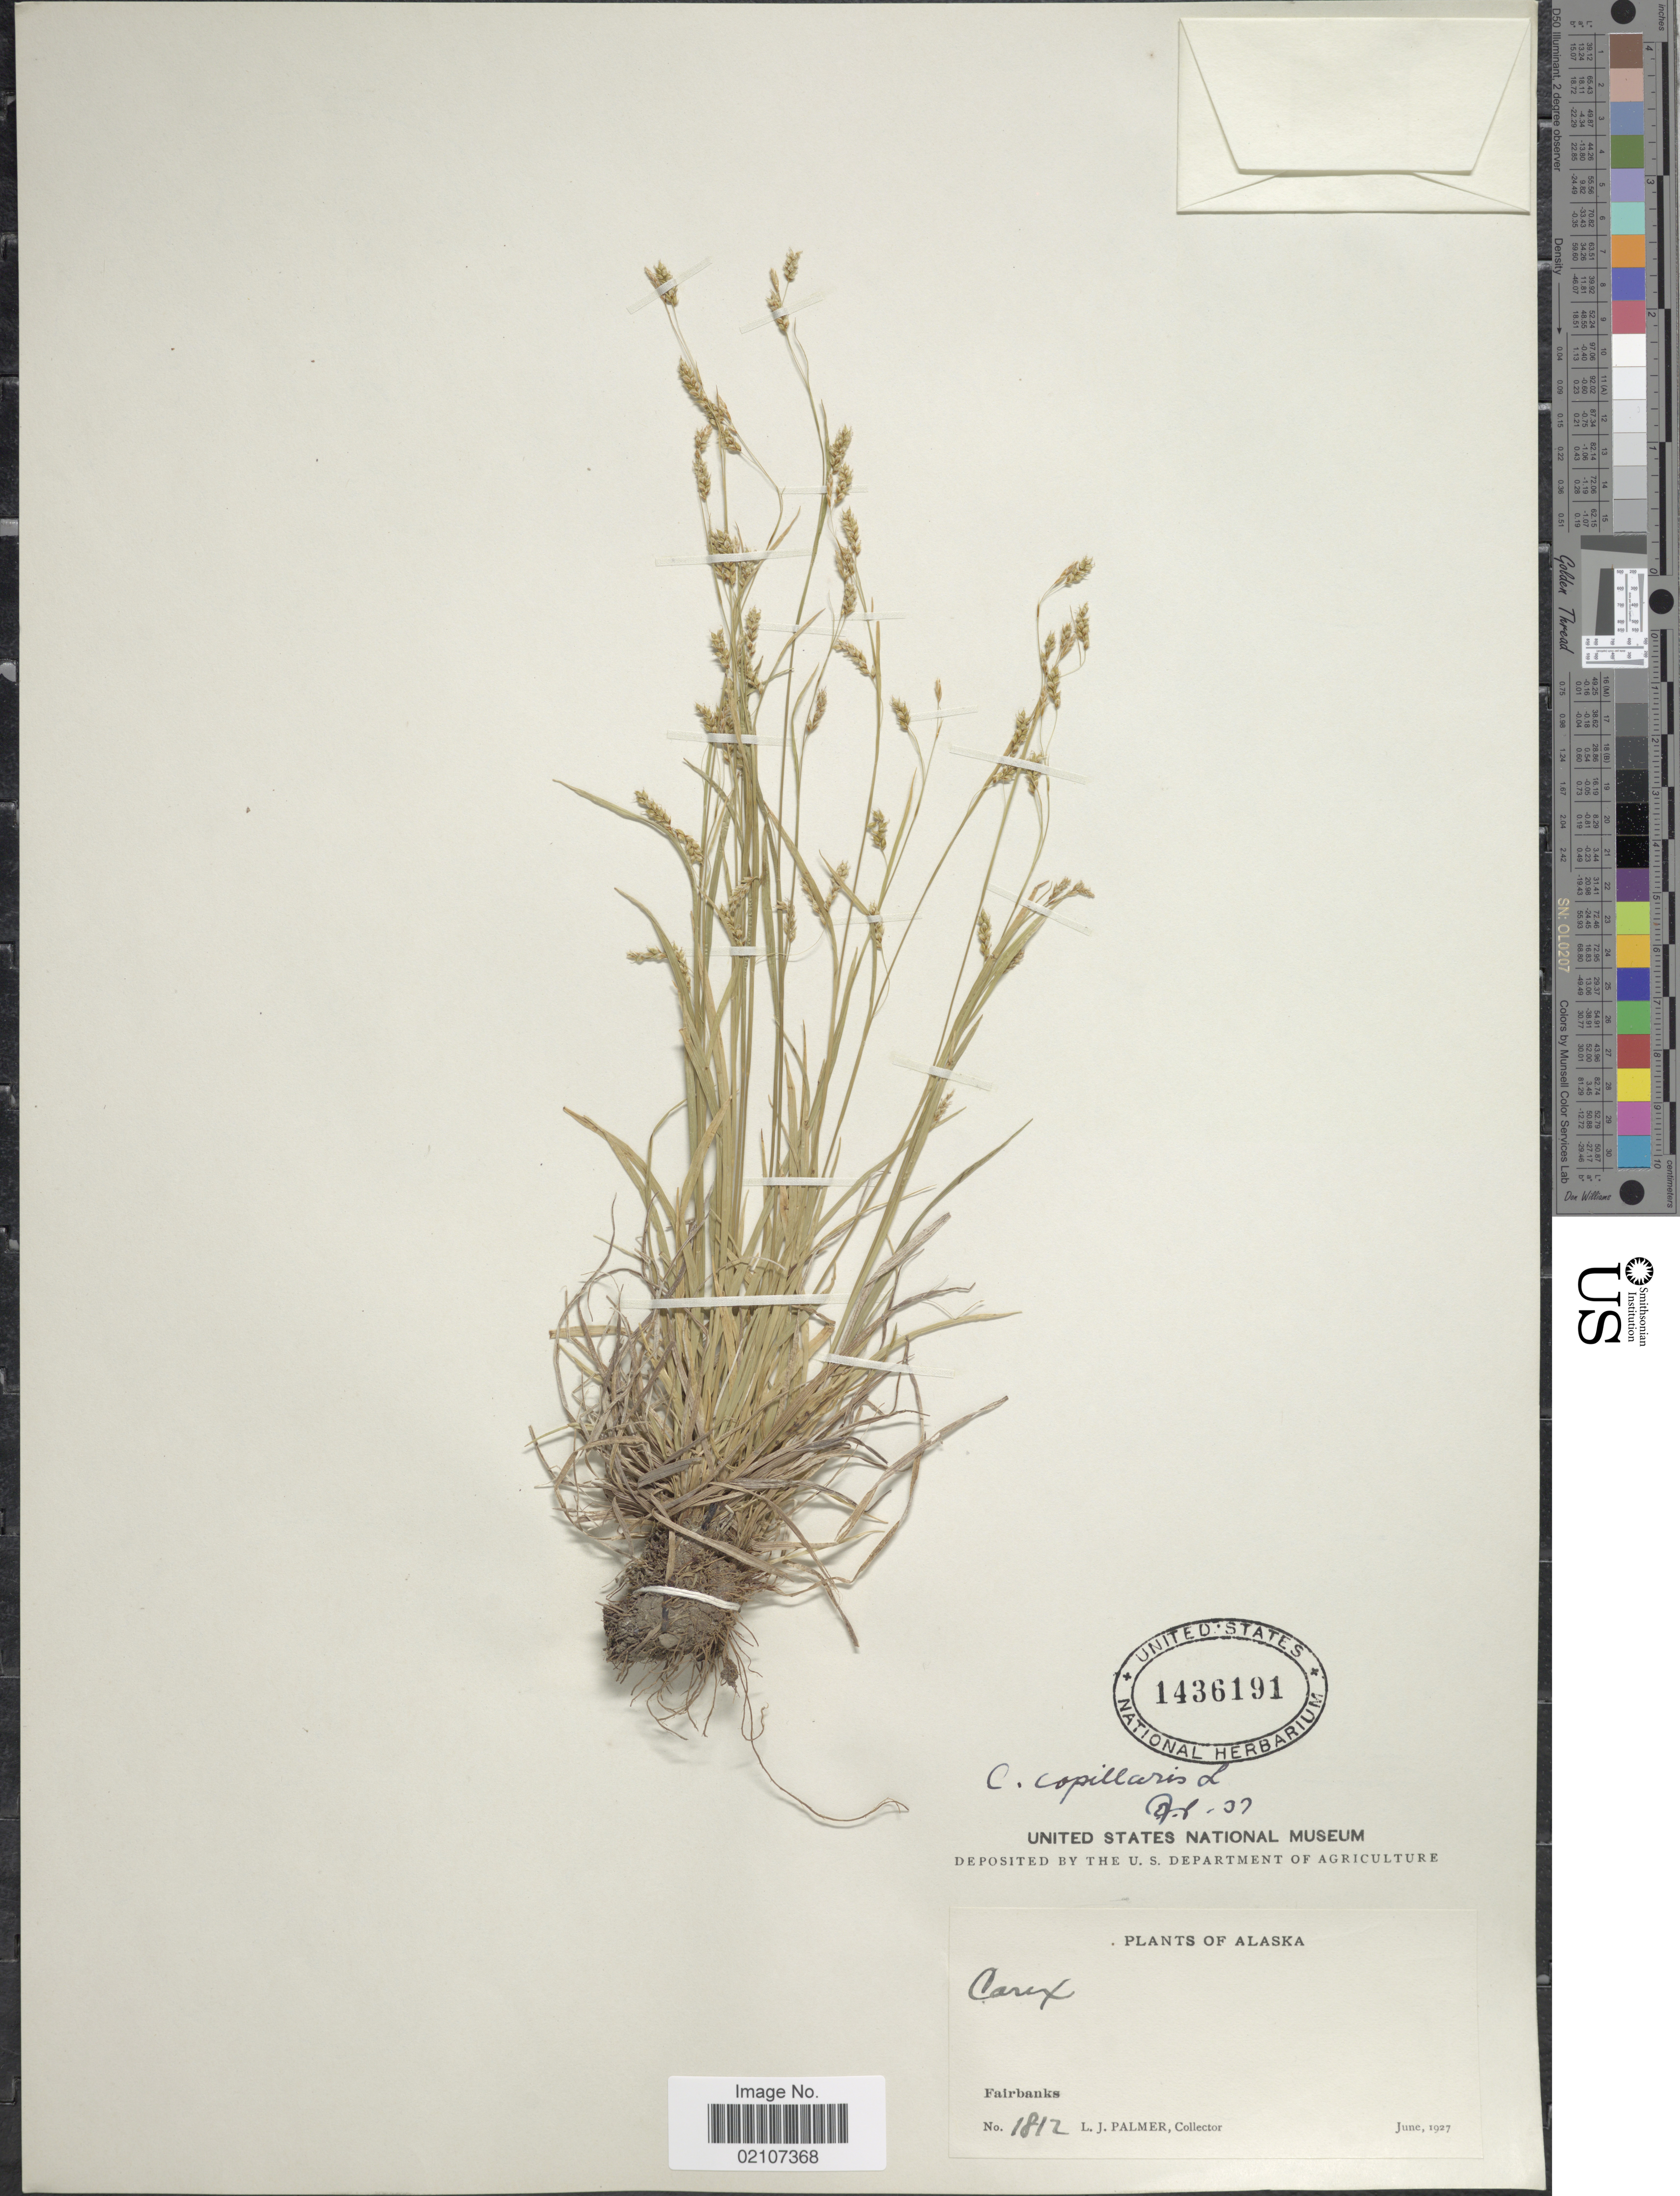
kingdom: Plantae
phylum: Tracheophyta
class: Liliopsida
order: Poales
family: Cyperaceae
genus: Carex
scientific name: Carex capillaris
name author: L.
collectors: L. J. Palmer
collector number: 1812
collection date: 1927-06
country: United States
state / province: Alaska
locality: Fairbanks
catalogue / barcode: US 1436191